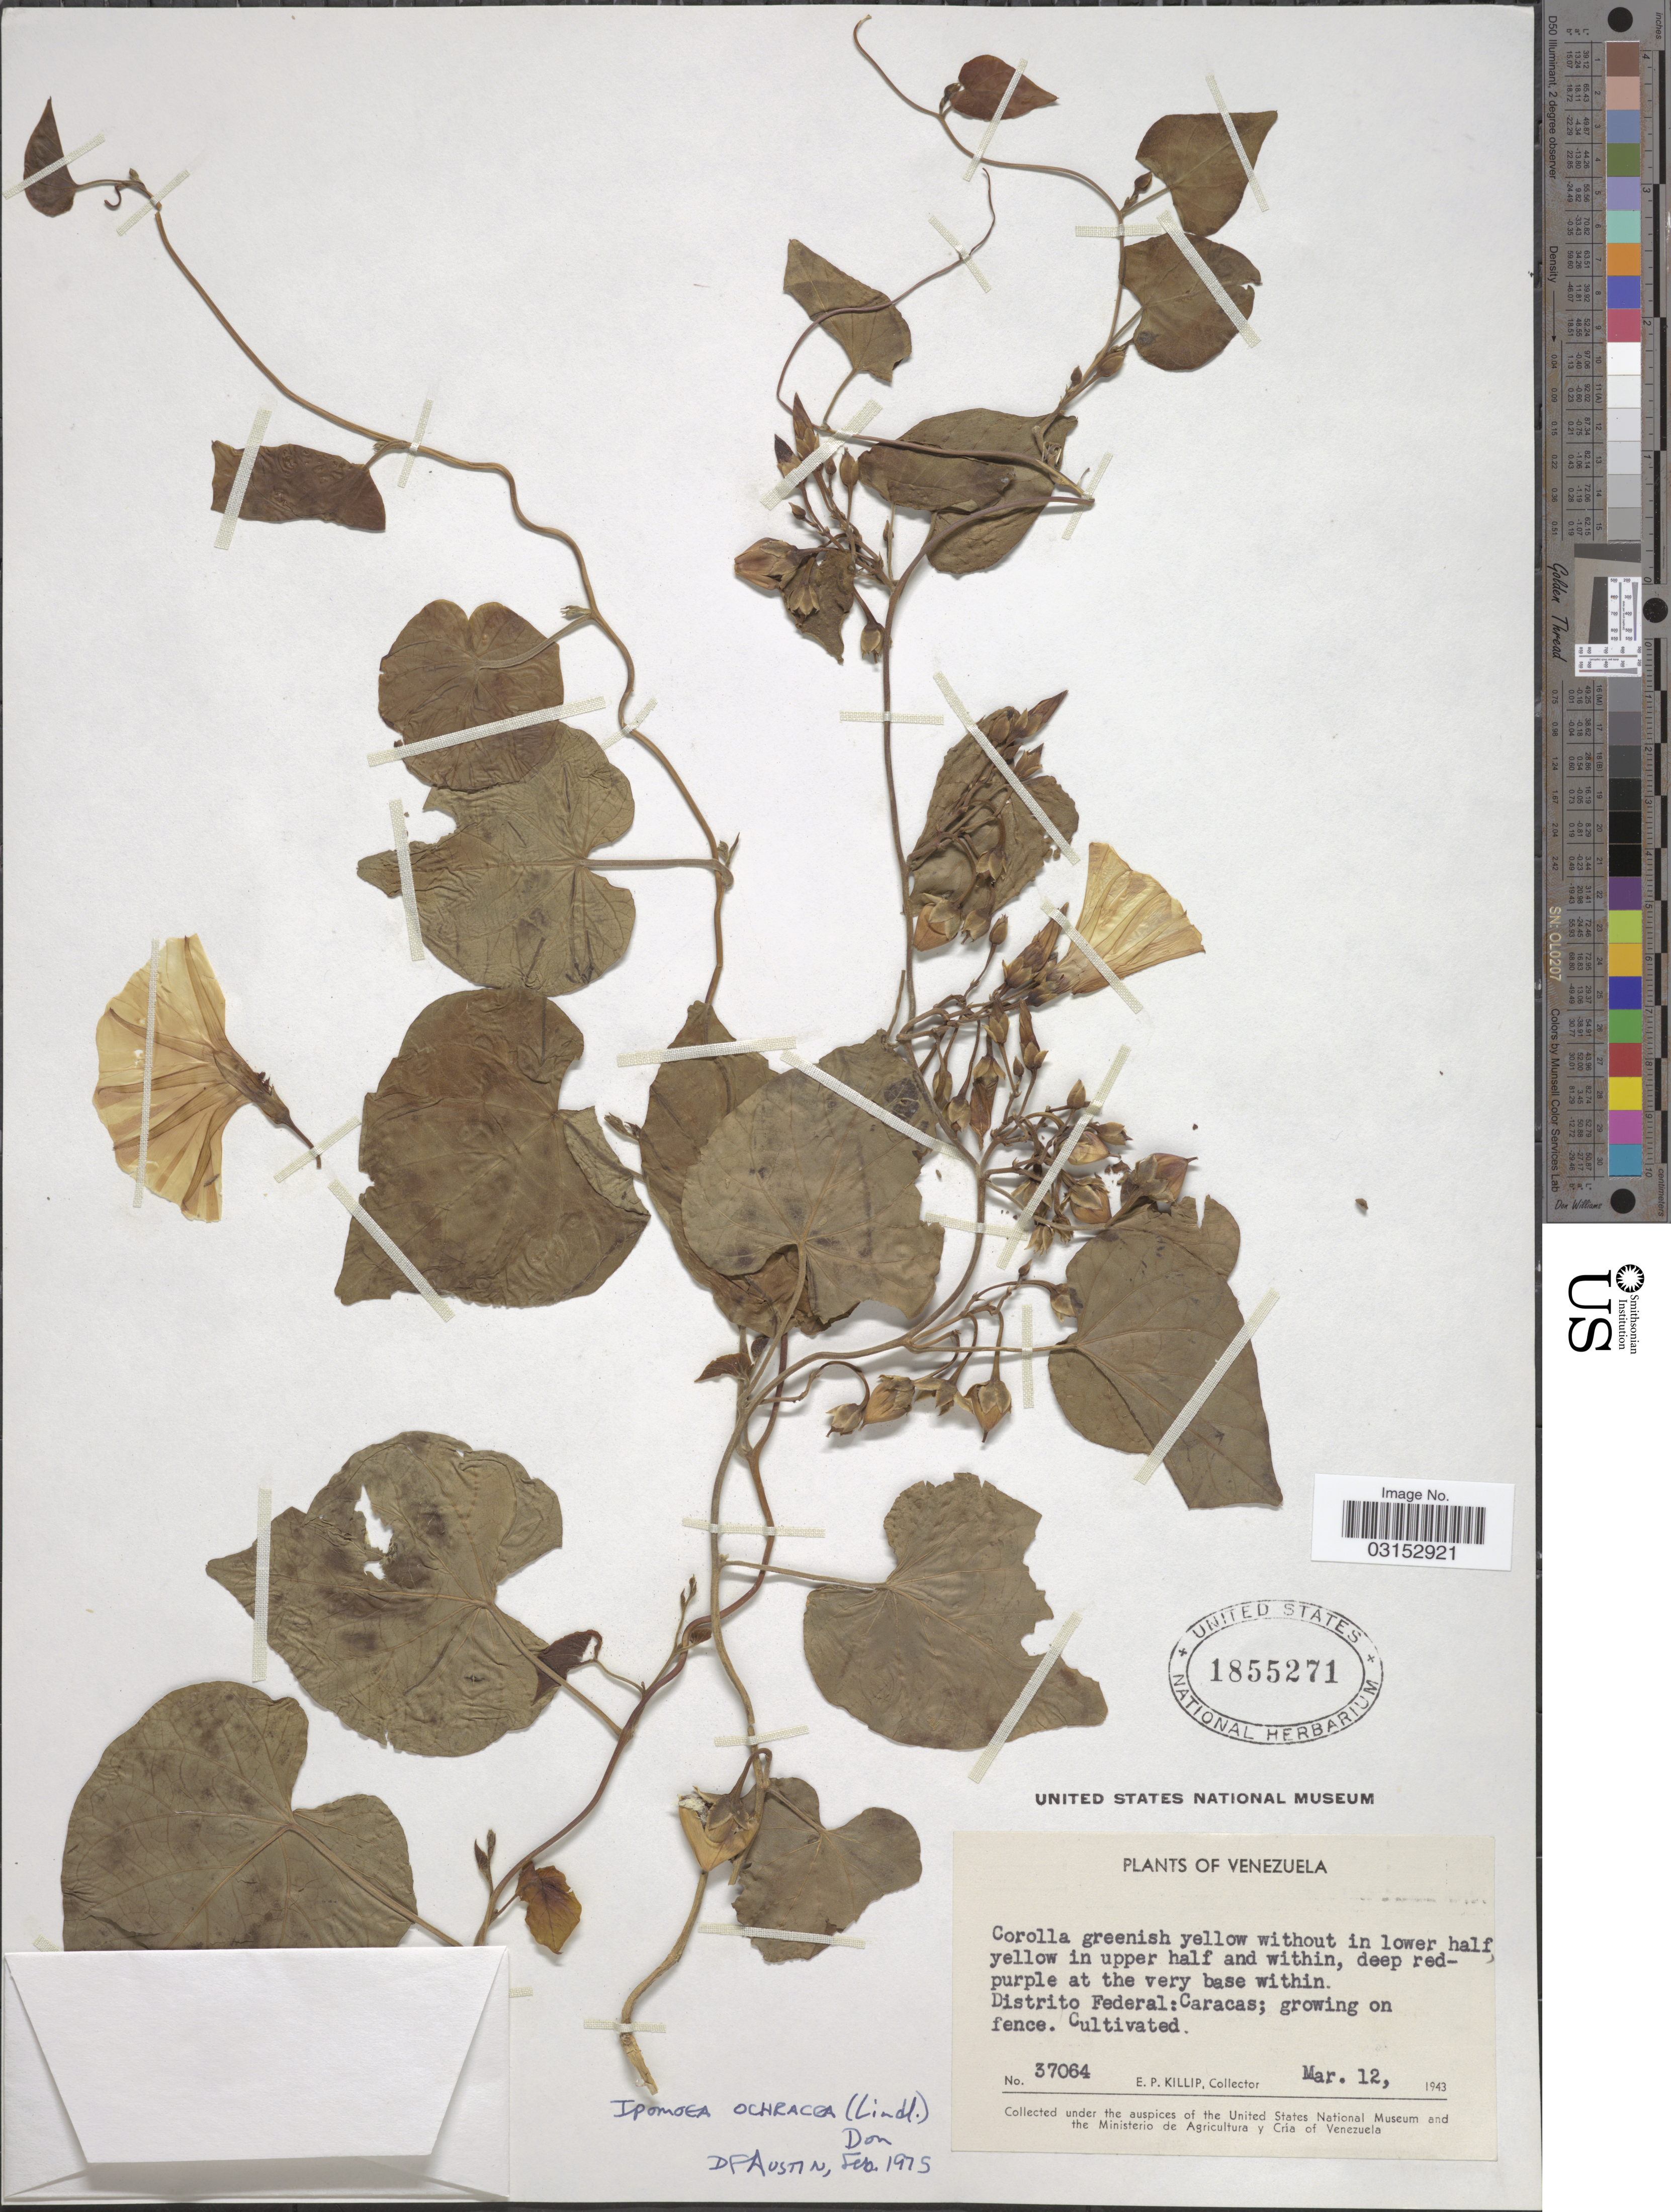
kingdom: Plantae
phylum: Tracheophyta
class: Magnoliopsida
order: Solanales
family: Convolvulaceae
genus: Ipomoea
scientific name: Ipomoea ochracea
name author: (Lindl.) G. Don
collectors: E. P. Killip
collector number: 37064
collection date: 1943-03-12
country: Venezuela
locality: Distrito Federal: Caracas.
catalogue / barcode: US 1855271